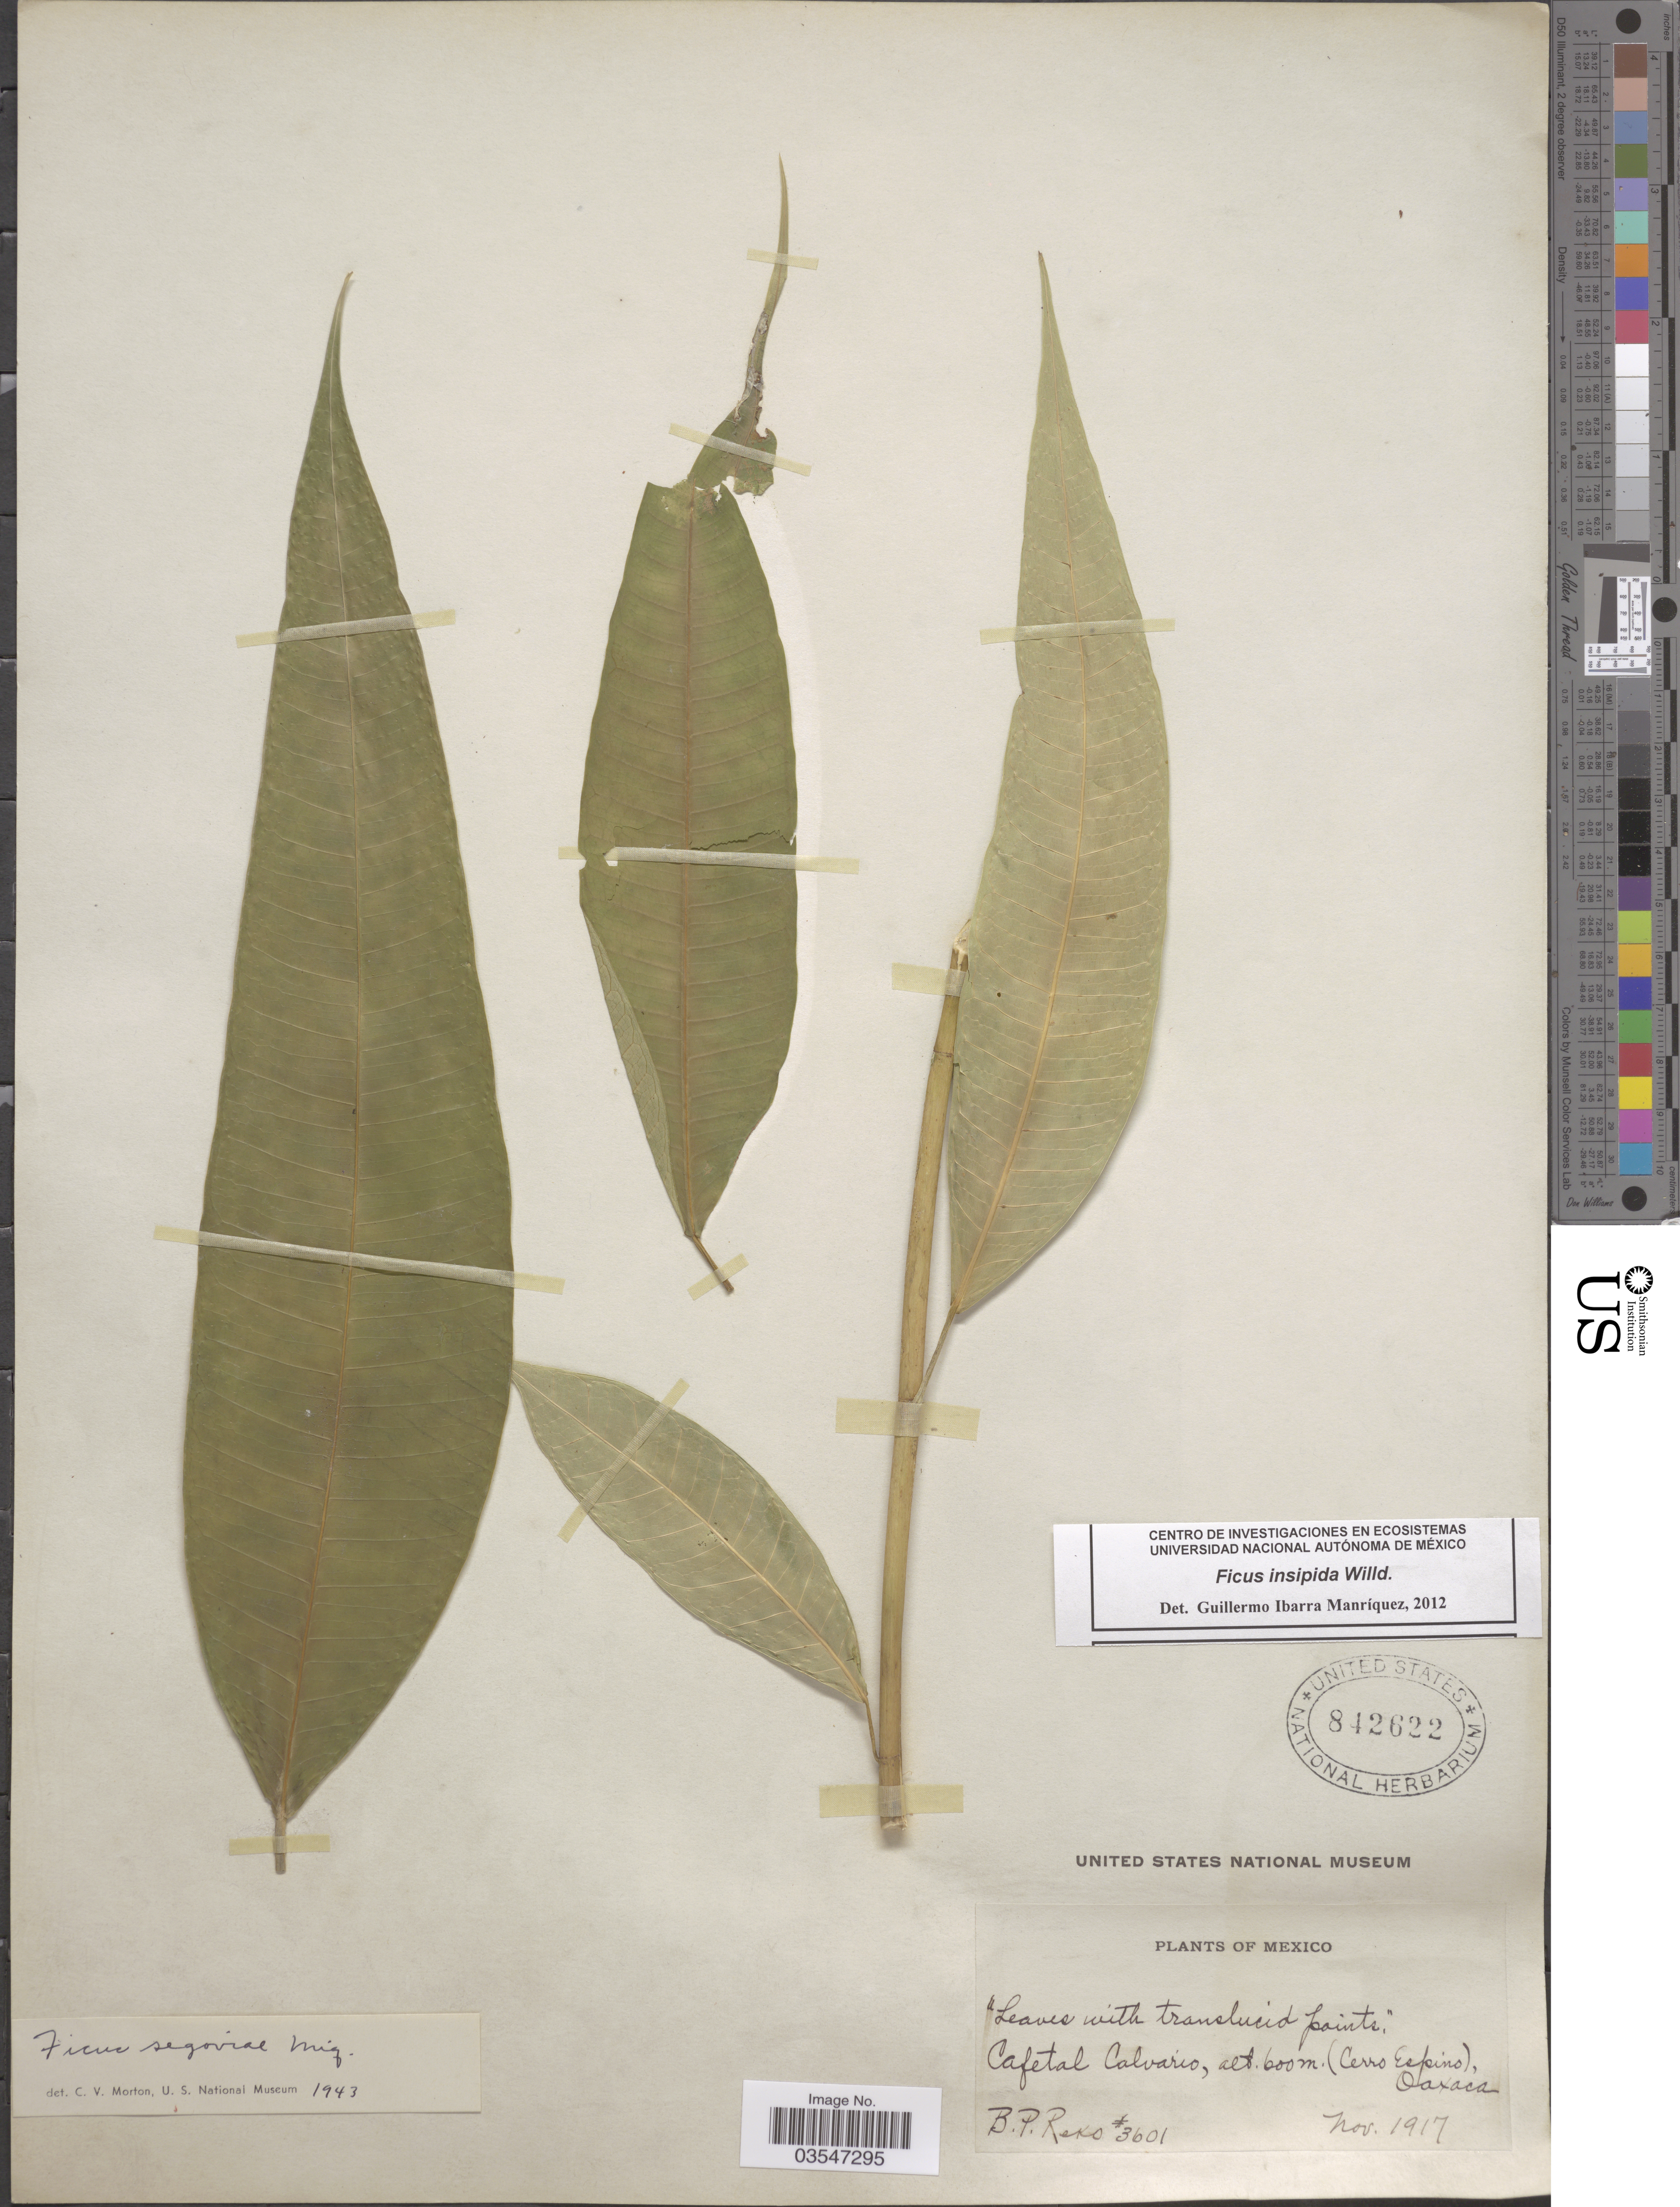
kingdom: Plantae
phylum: Tracheophyta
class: Magnoliopsida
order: Rosales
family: Moraceae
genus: Ficus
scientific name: Ficus insipida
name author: Willd.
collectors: B. P. Reko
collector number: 3601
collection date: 1917-11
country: Mexico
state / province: Oaxaca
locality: Cafetal Calvario, (Cerro Espino).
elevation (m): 600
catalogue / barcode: US 842622